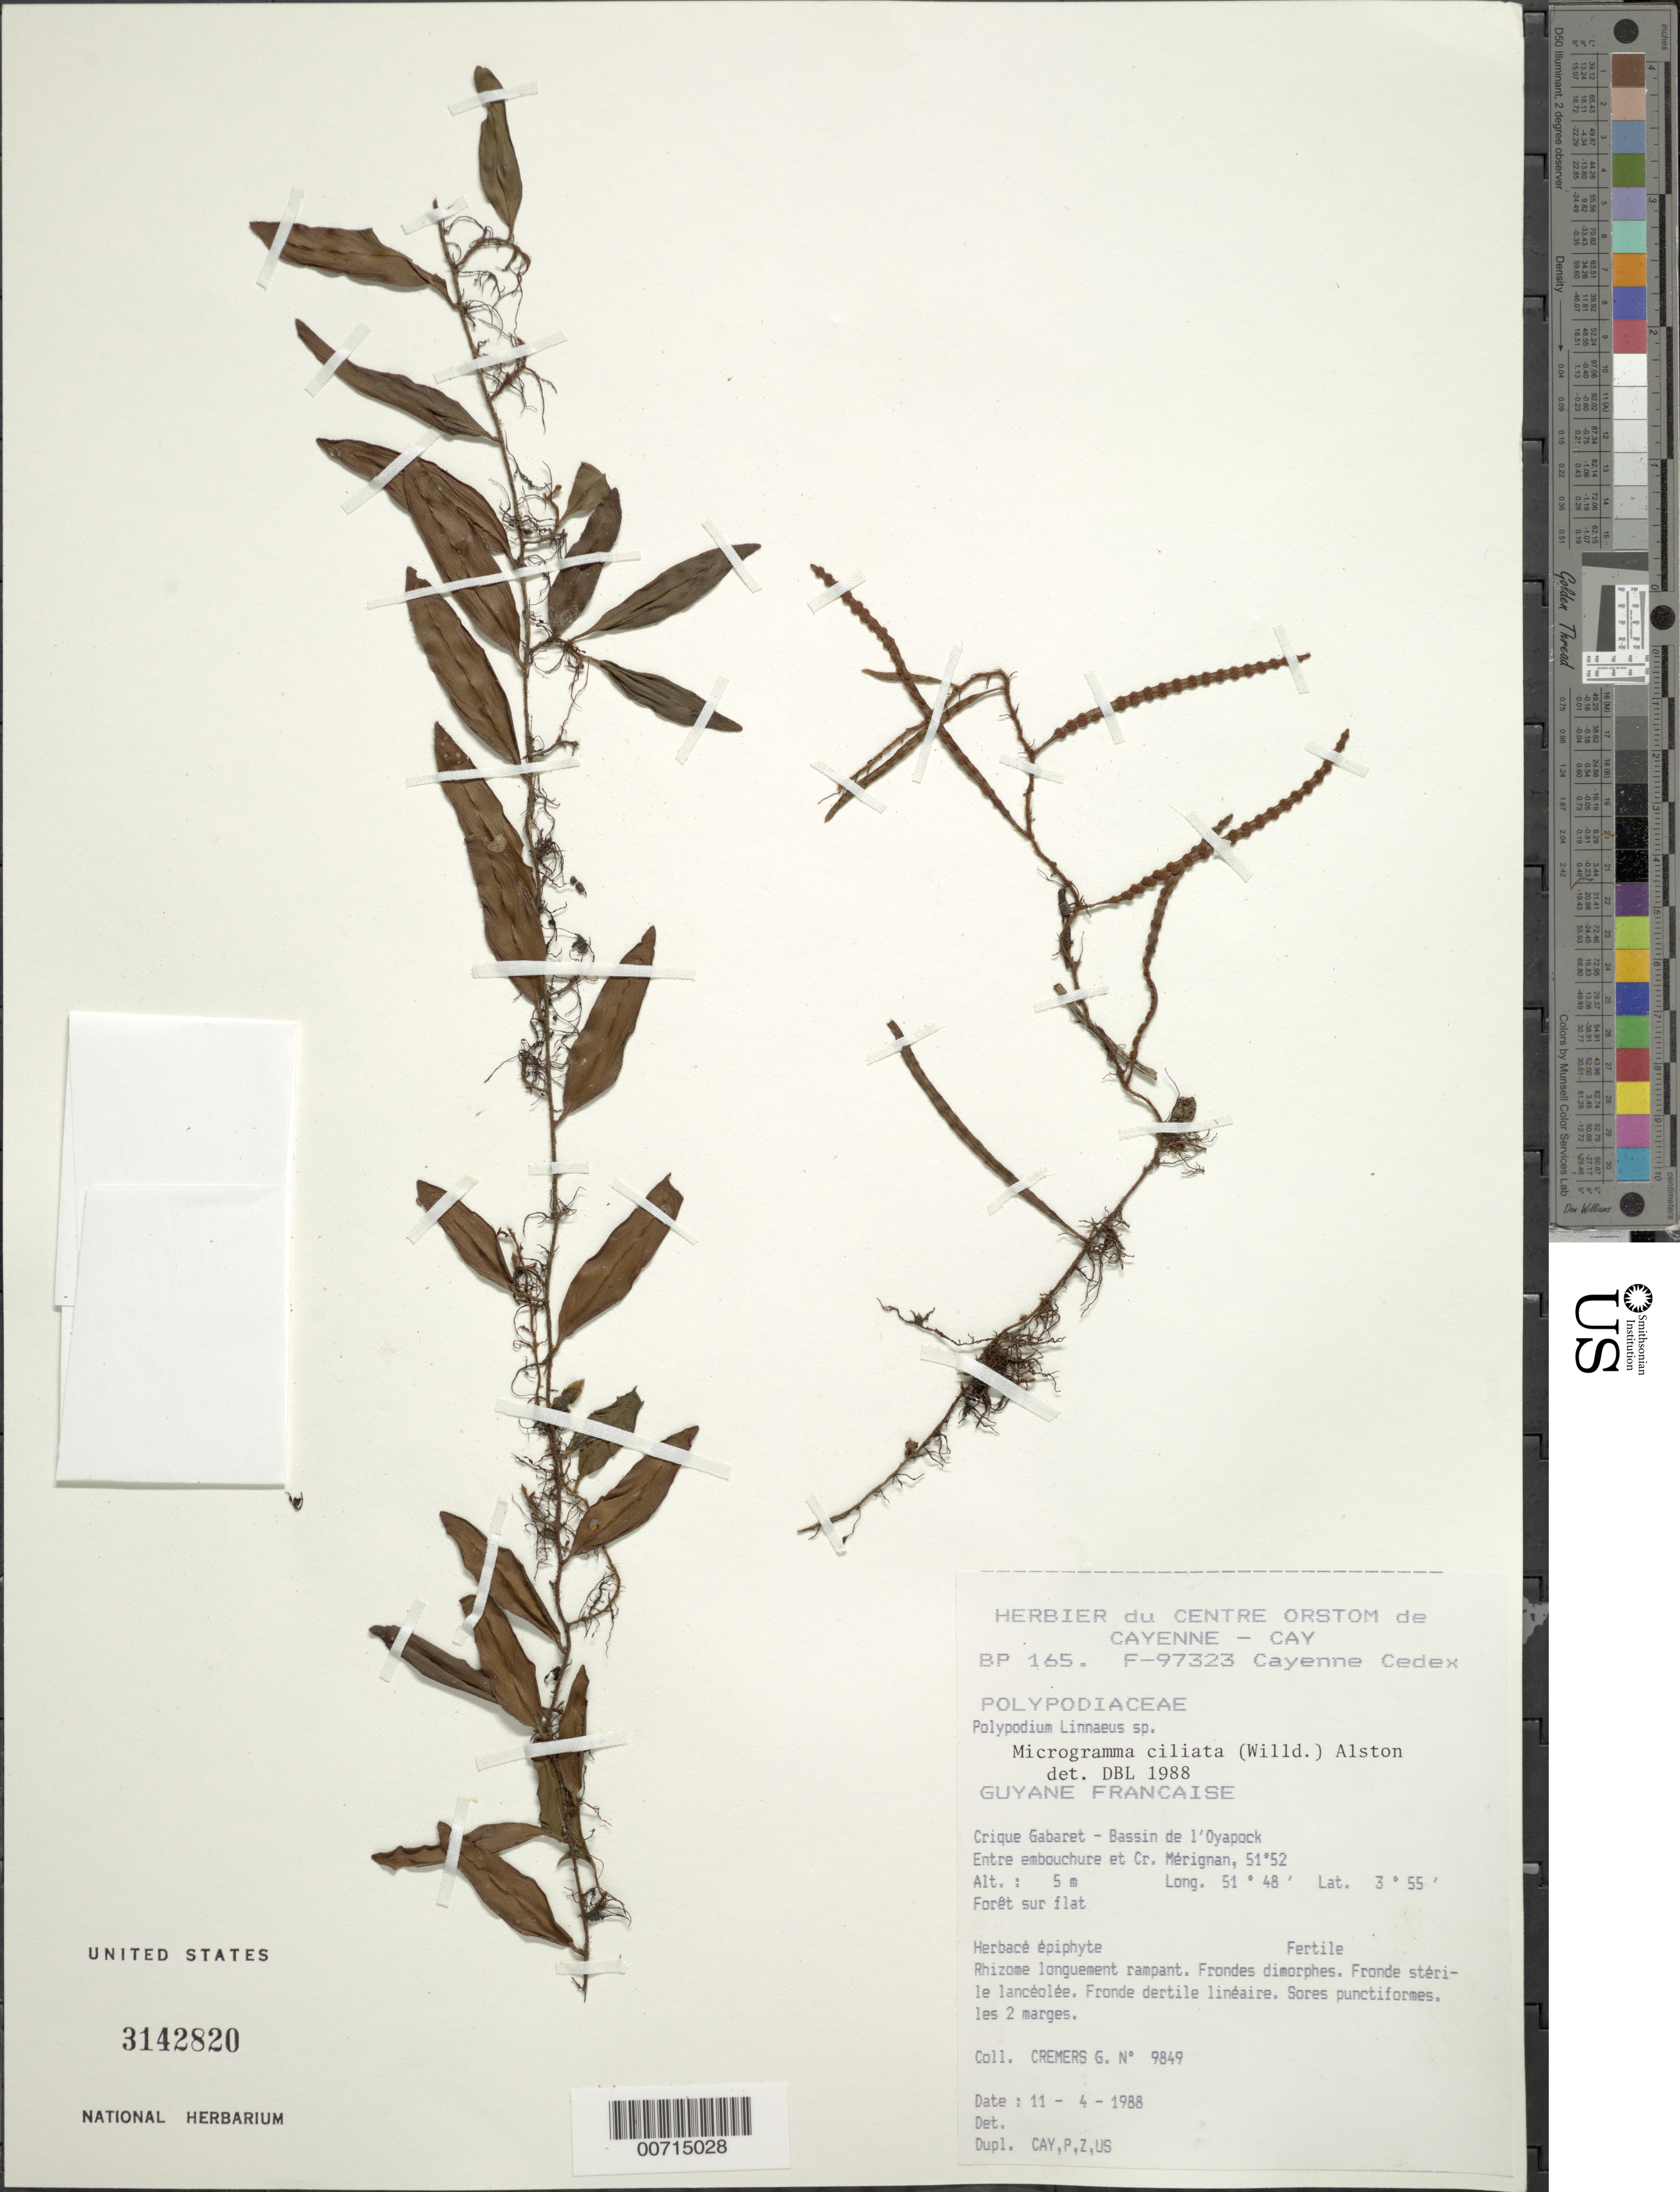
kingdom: Plantae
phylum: Tracheophyta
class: Polypodiopsida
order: Polypodiales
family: Polypodiaceae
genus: Microgramma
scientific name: Microgramma reptans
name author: (Cav.) A.R. Sm.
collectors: G. Cremers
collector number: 9849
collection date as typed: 11-Apr-88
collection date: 1988-04-11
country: French Guiana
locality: Crique Gabaret, Bassin de l'Oyapock, entre embouchure et Cr. Mérignan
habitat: Forest on flatland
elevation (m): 5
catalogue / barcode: US 3142820